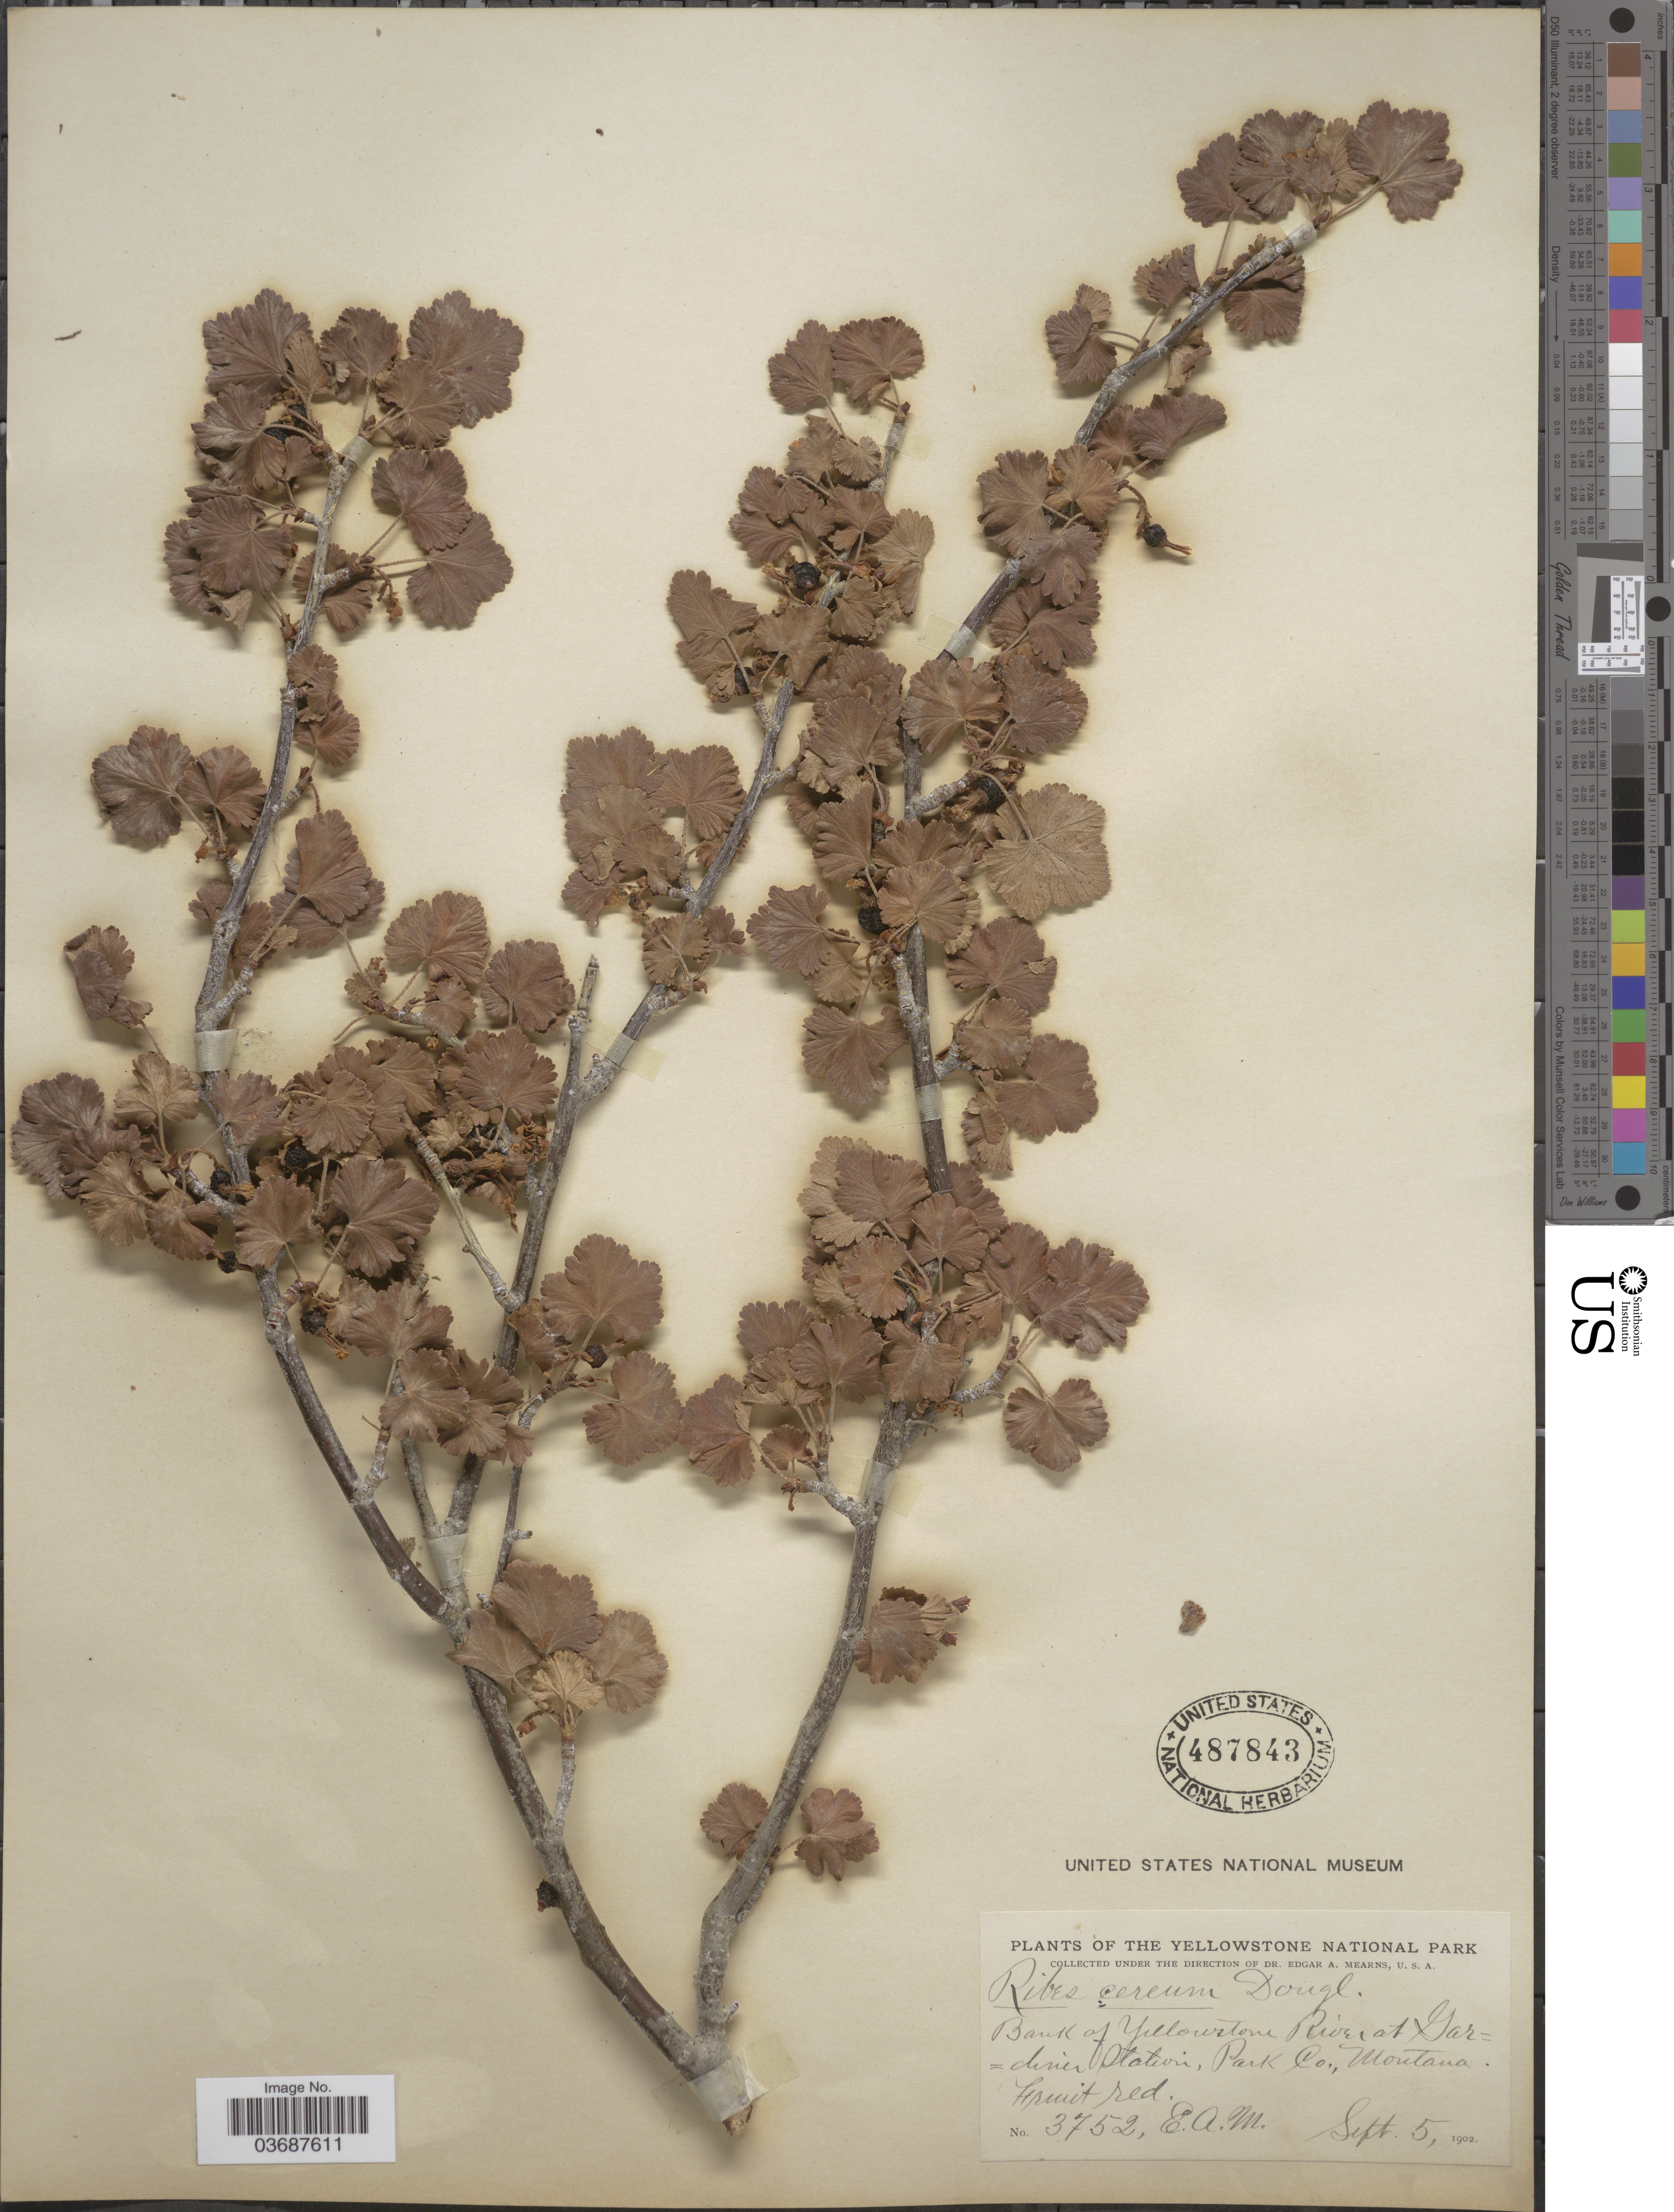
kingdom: Plantae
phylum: Tracheophyta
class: Magnoliopsida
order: Saxifragales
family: Grossulariaceae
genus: Ribes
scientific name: Ribes inebrians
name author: Lindl.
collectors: E. A. Mearns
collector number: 3752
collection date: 1902-09-05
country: United States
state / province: Montana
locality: The Yellowstone National Park. Bank of Yellowstone River at Gardiner Station, Park Co.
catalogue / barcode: US 487843